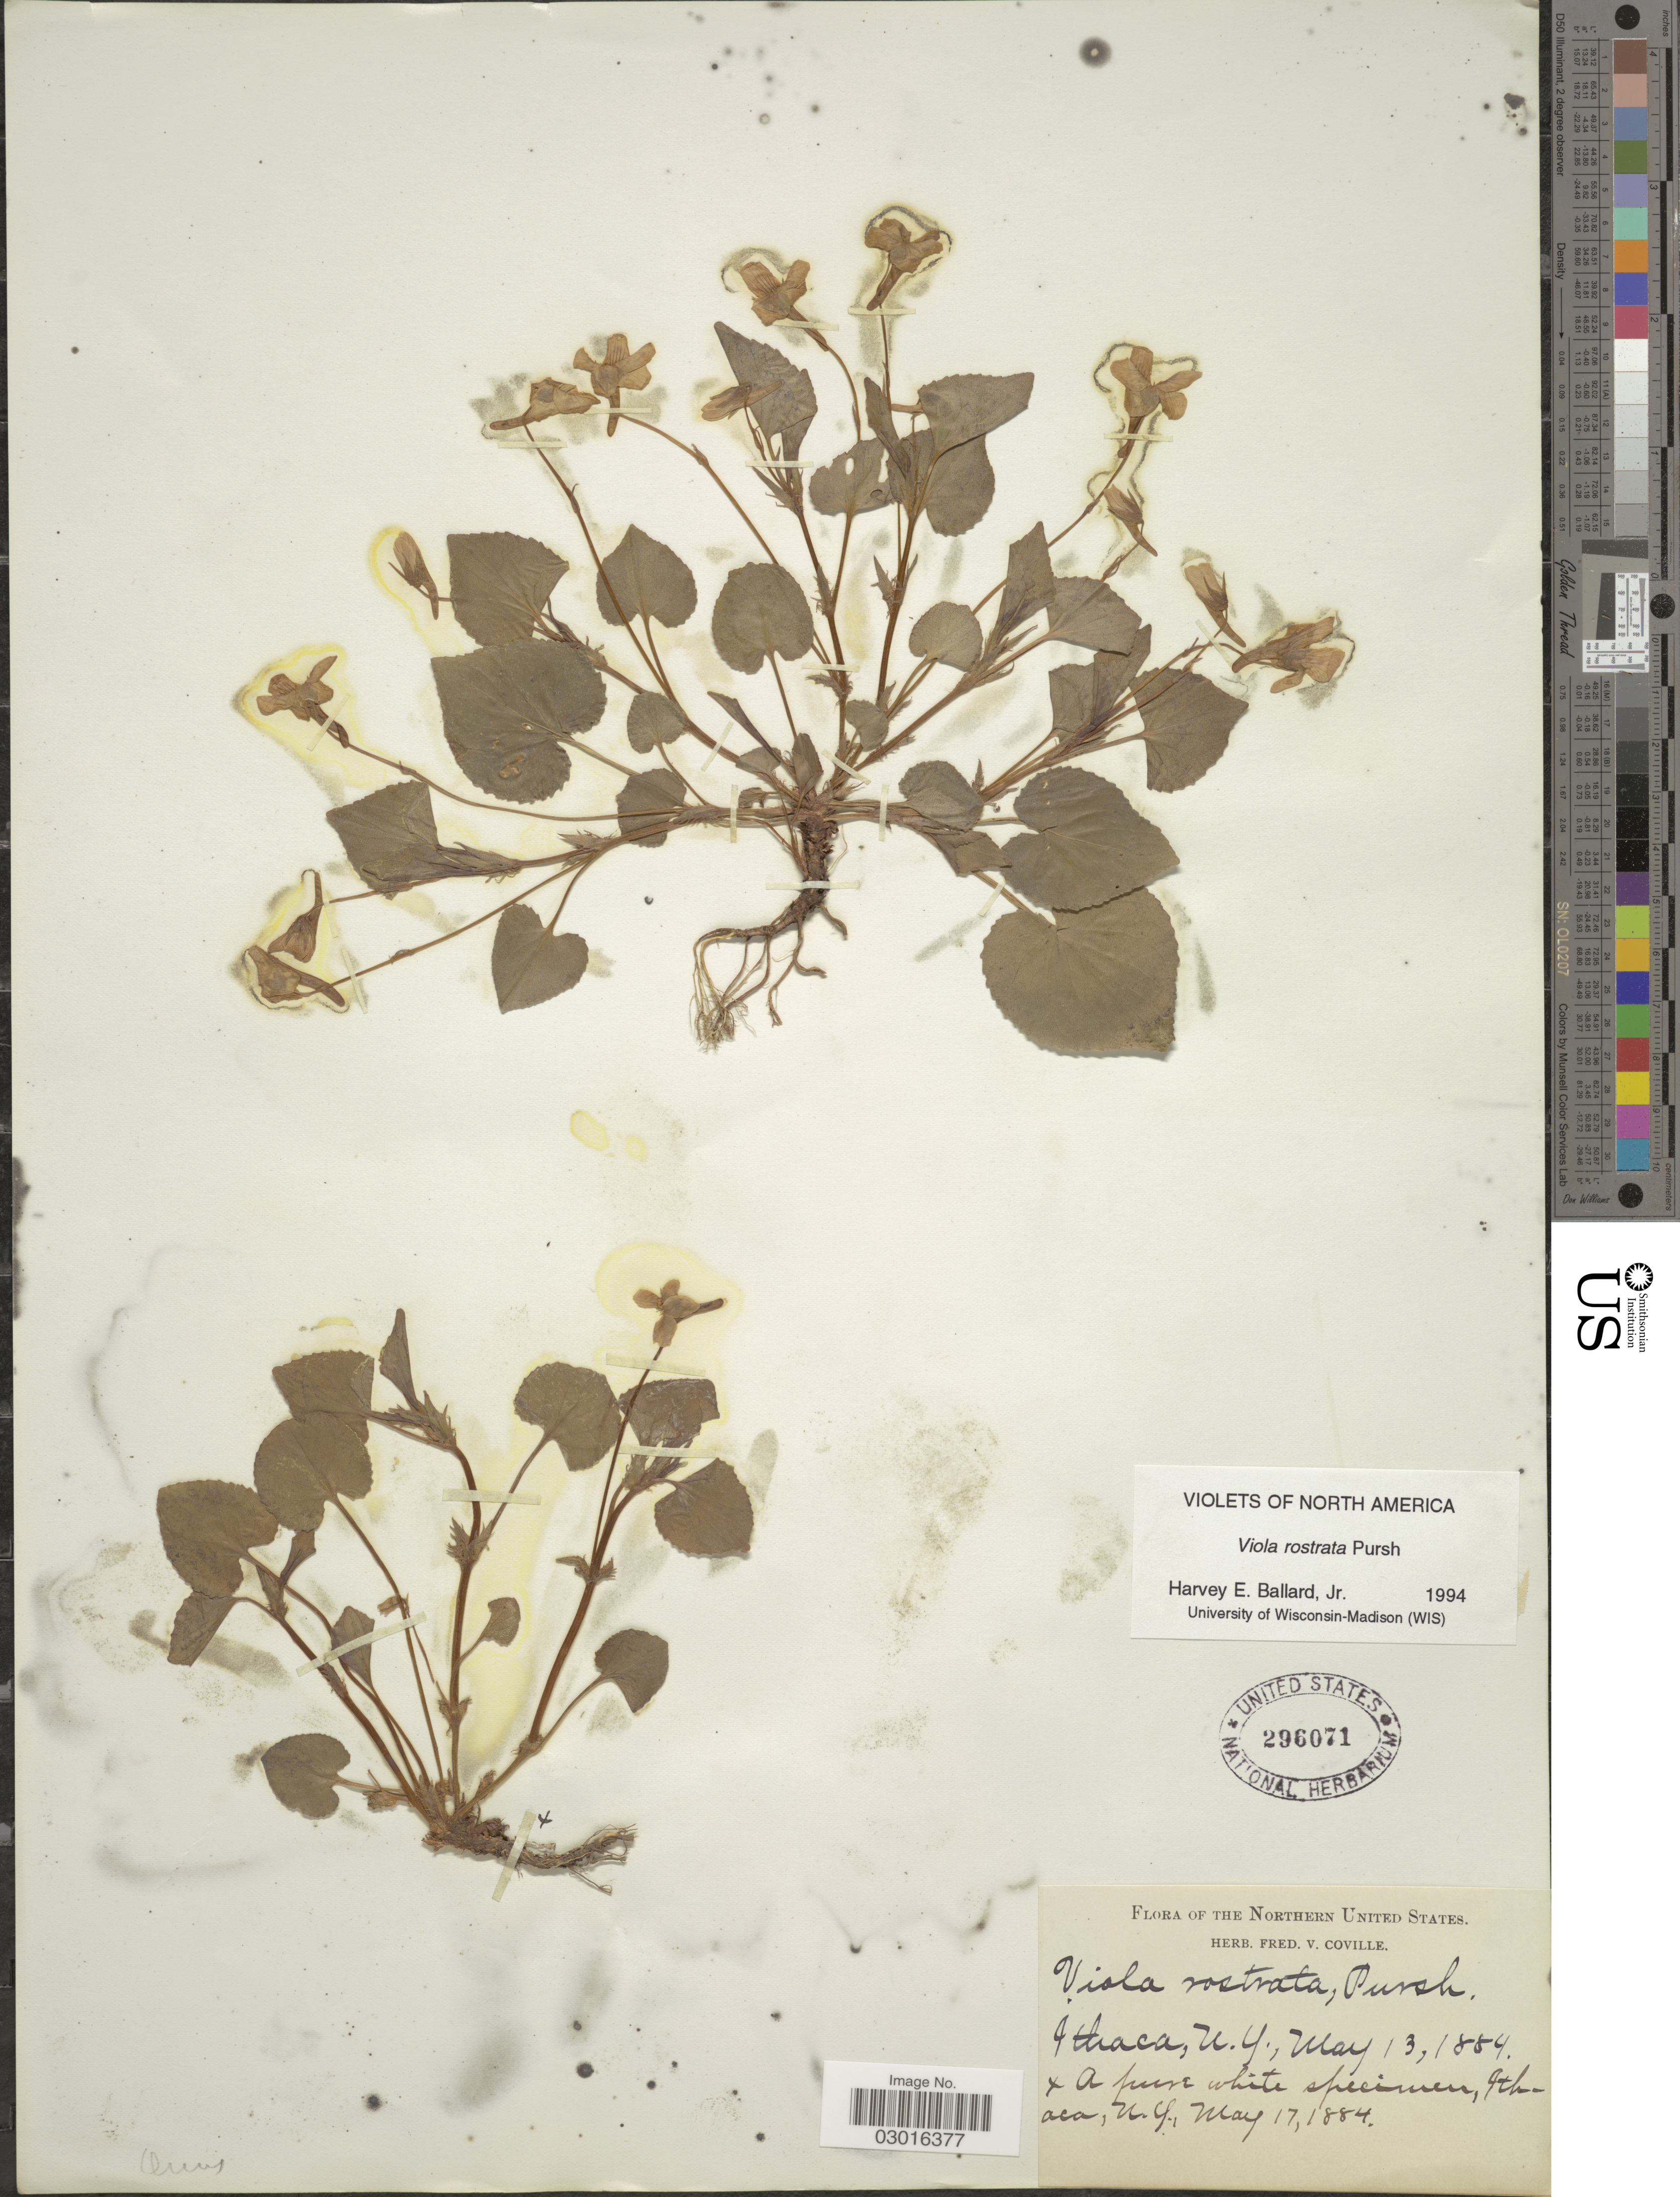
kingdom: Plantae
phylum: Tracheophyta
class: Magnoliopsida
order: Malpighiales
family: Violaceae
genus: Viola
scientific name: Viola rostrata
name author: Pursh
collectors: ex herb. Fred. V. Coville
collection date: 1884-05-13/1884-05-17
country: United States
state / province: New York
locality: Ithaca, N.Y. Northern United States.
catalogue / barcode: US 296071